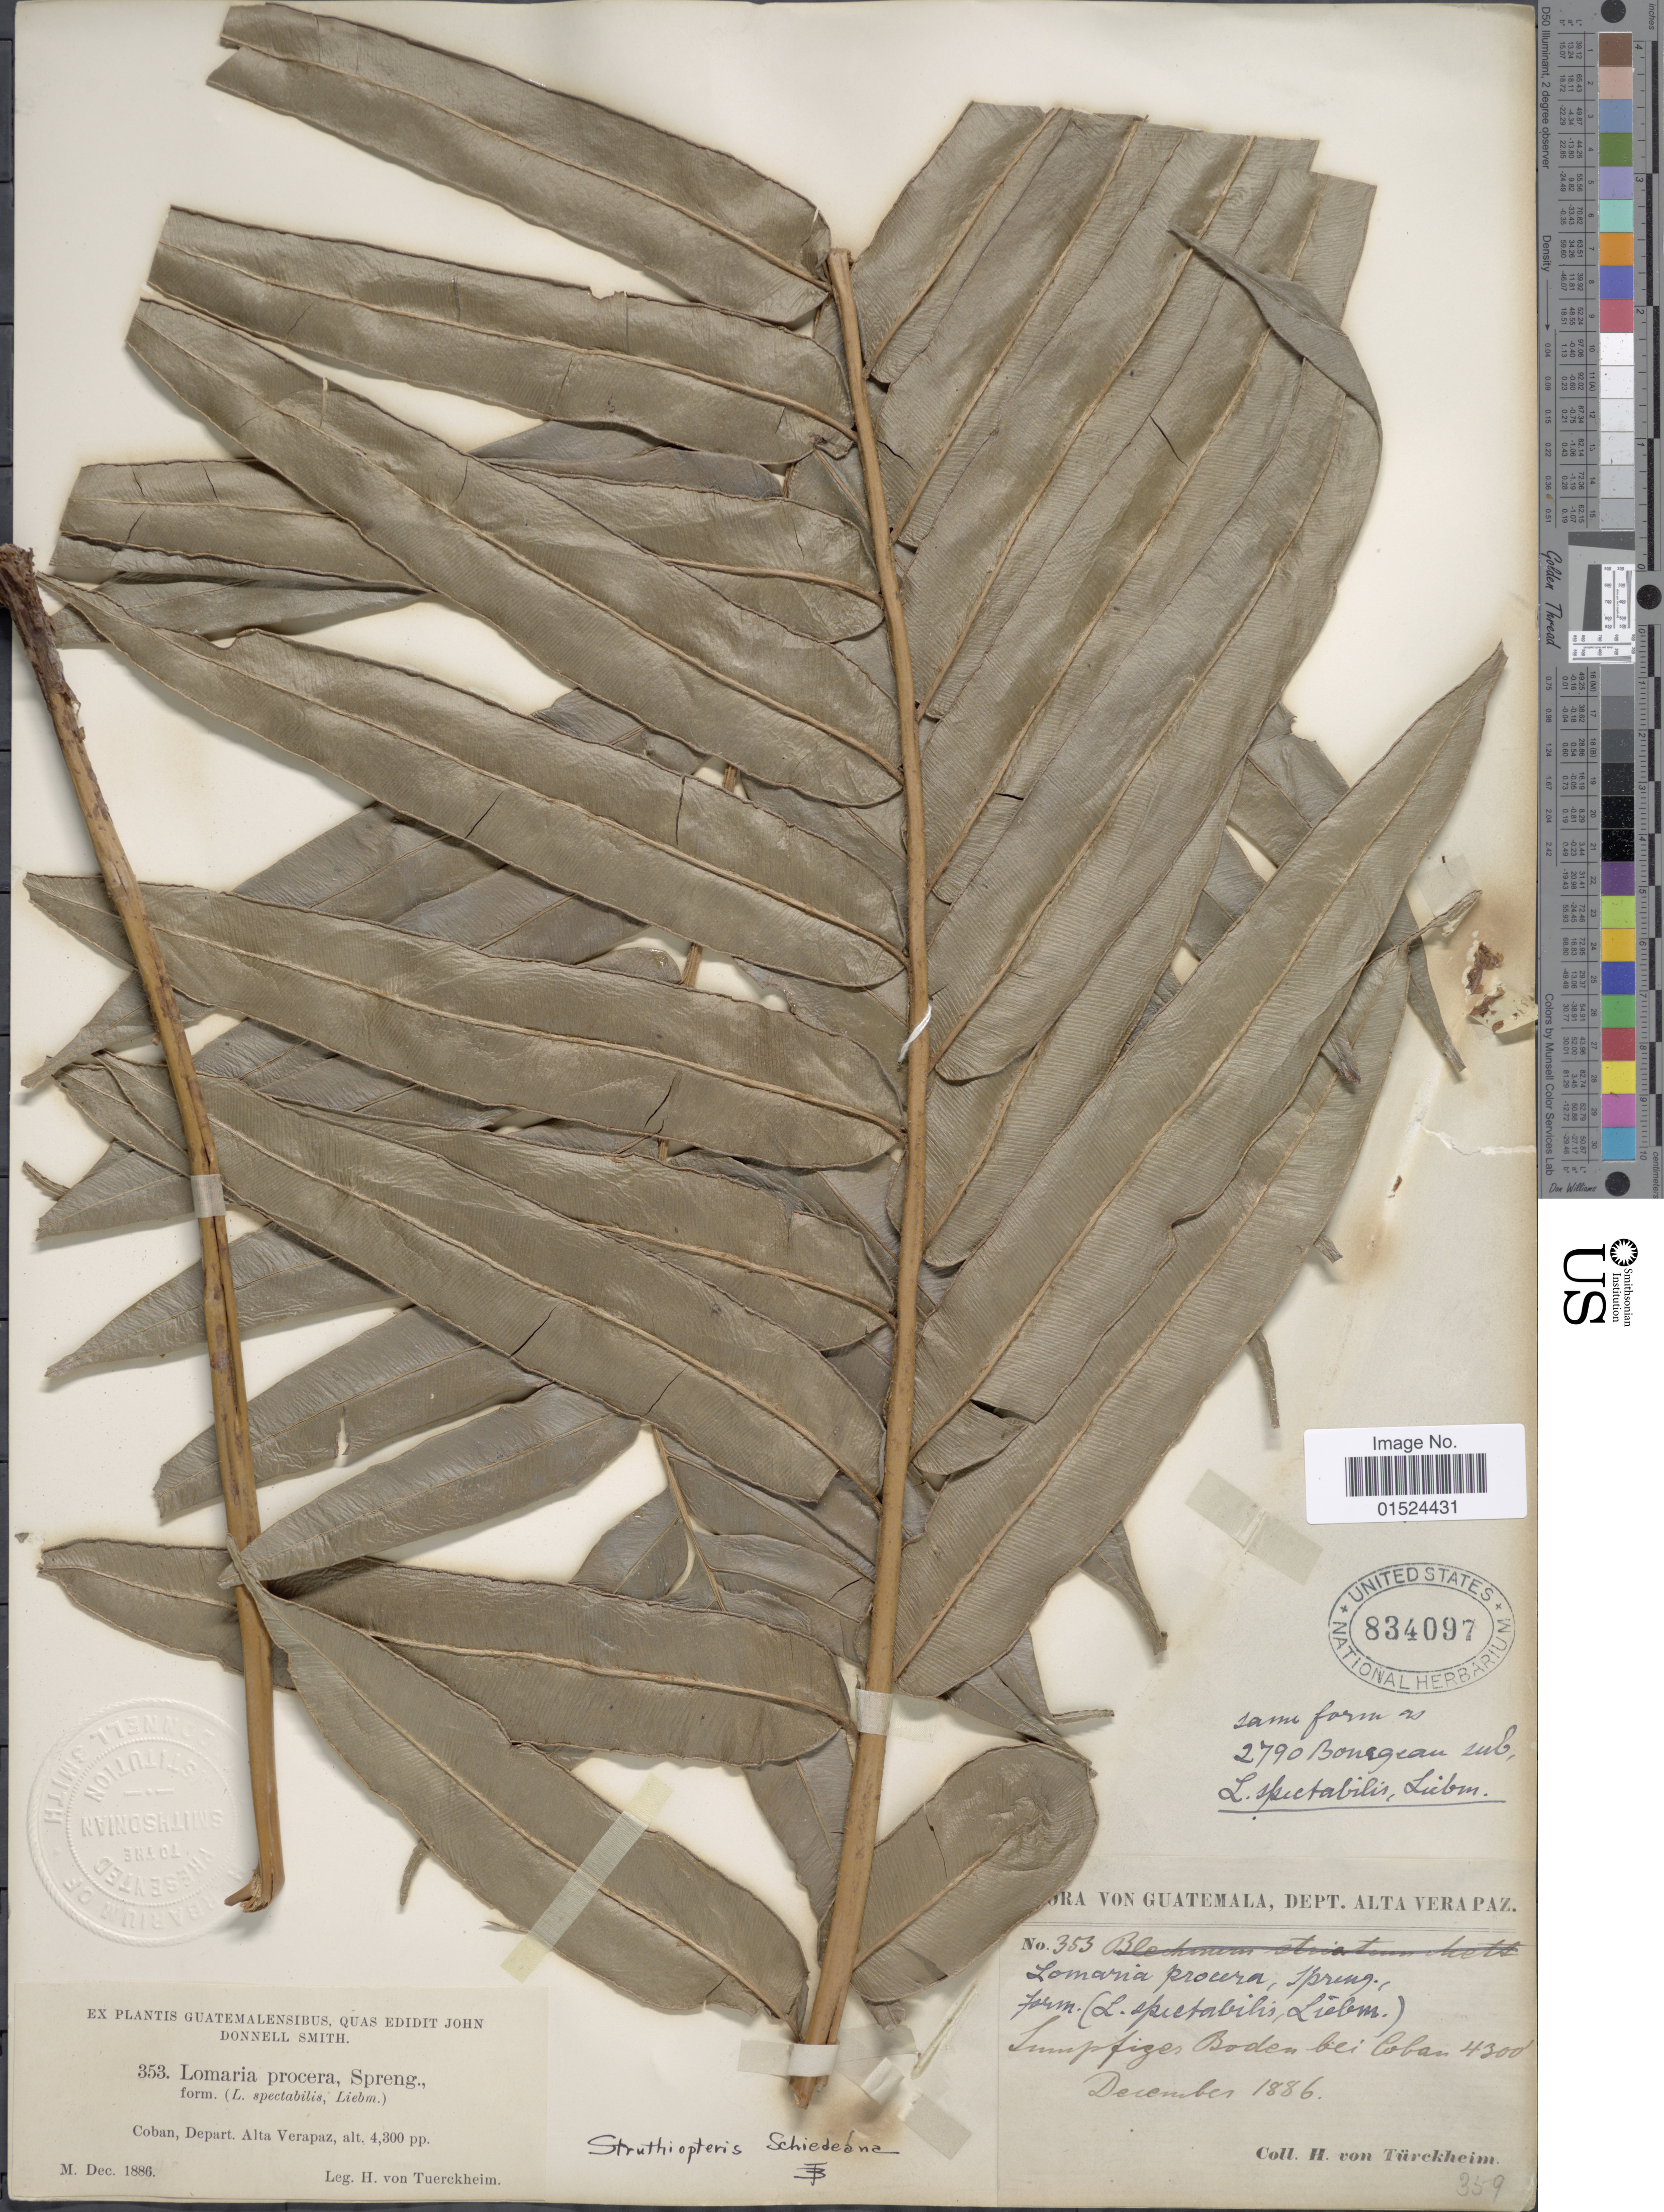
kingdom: Plantae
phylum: Tracheophyta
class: Polypodiopsida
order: Polypodiales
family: Blechnaceae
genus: Blechnum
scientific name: Blechnum schiedeanum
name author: (Schltdl. ex C. Presl) Hieron.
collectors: H. von Türckheim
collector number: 353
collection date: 1886-12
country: Guatemala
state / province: Alta Verapaz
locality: Coban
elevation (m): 1311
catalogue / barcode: US 834097